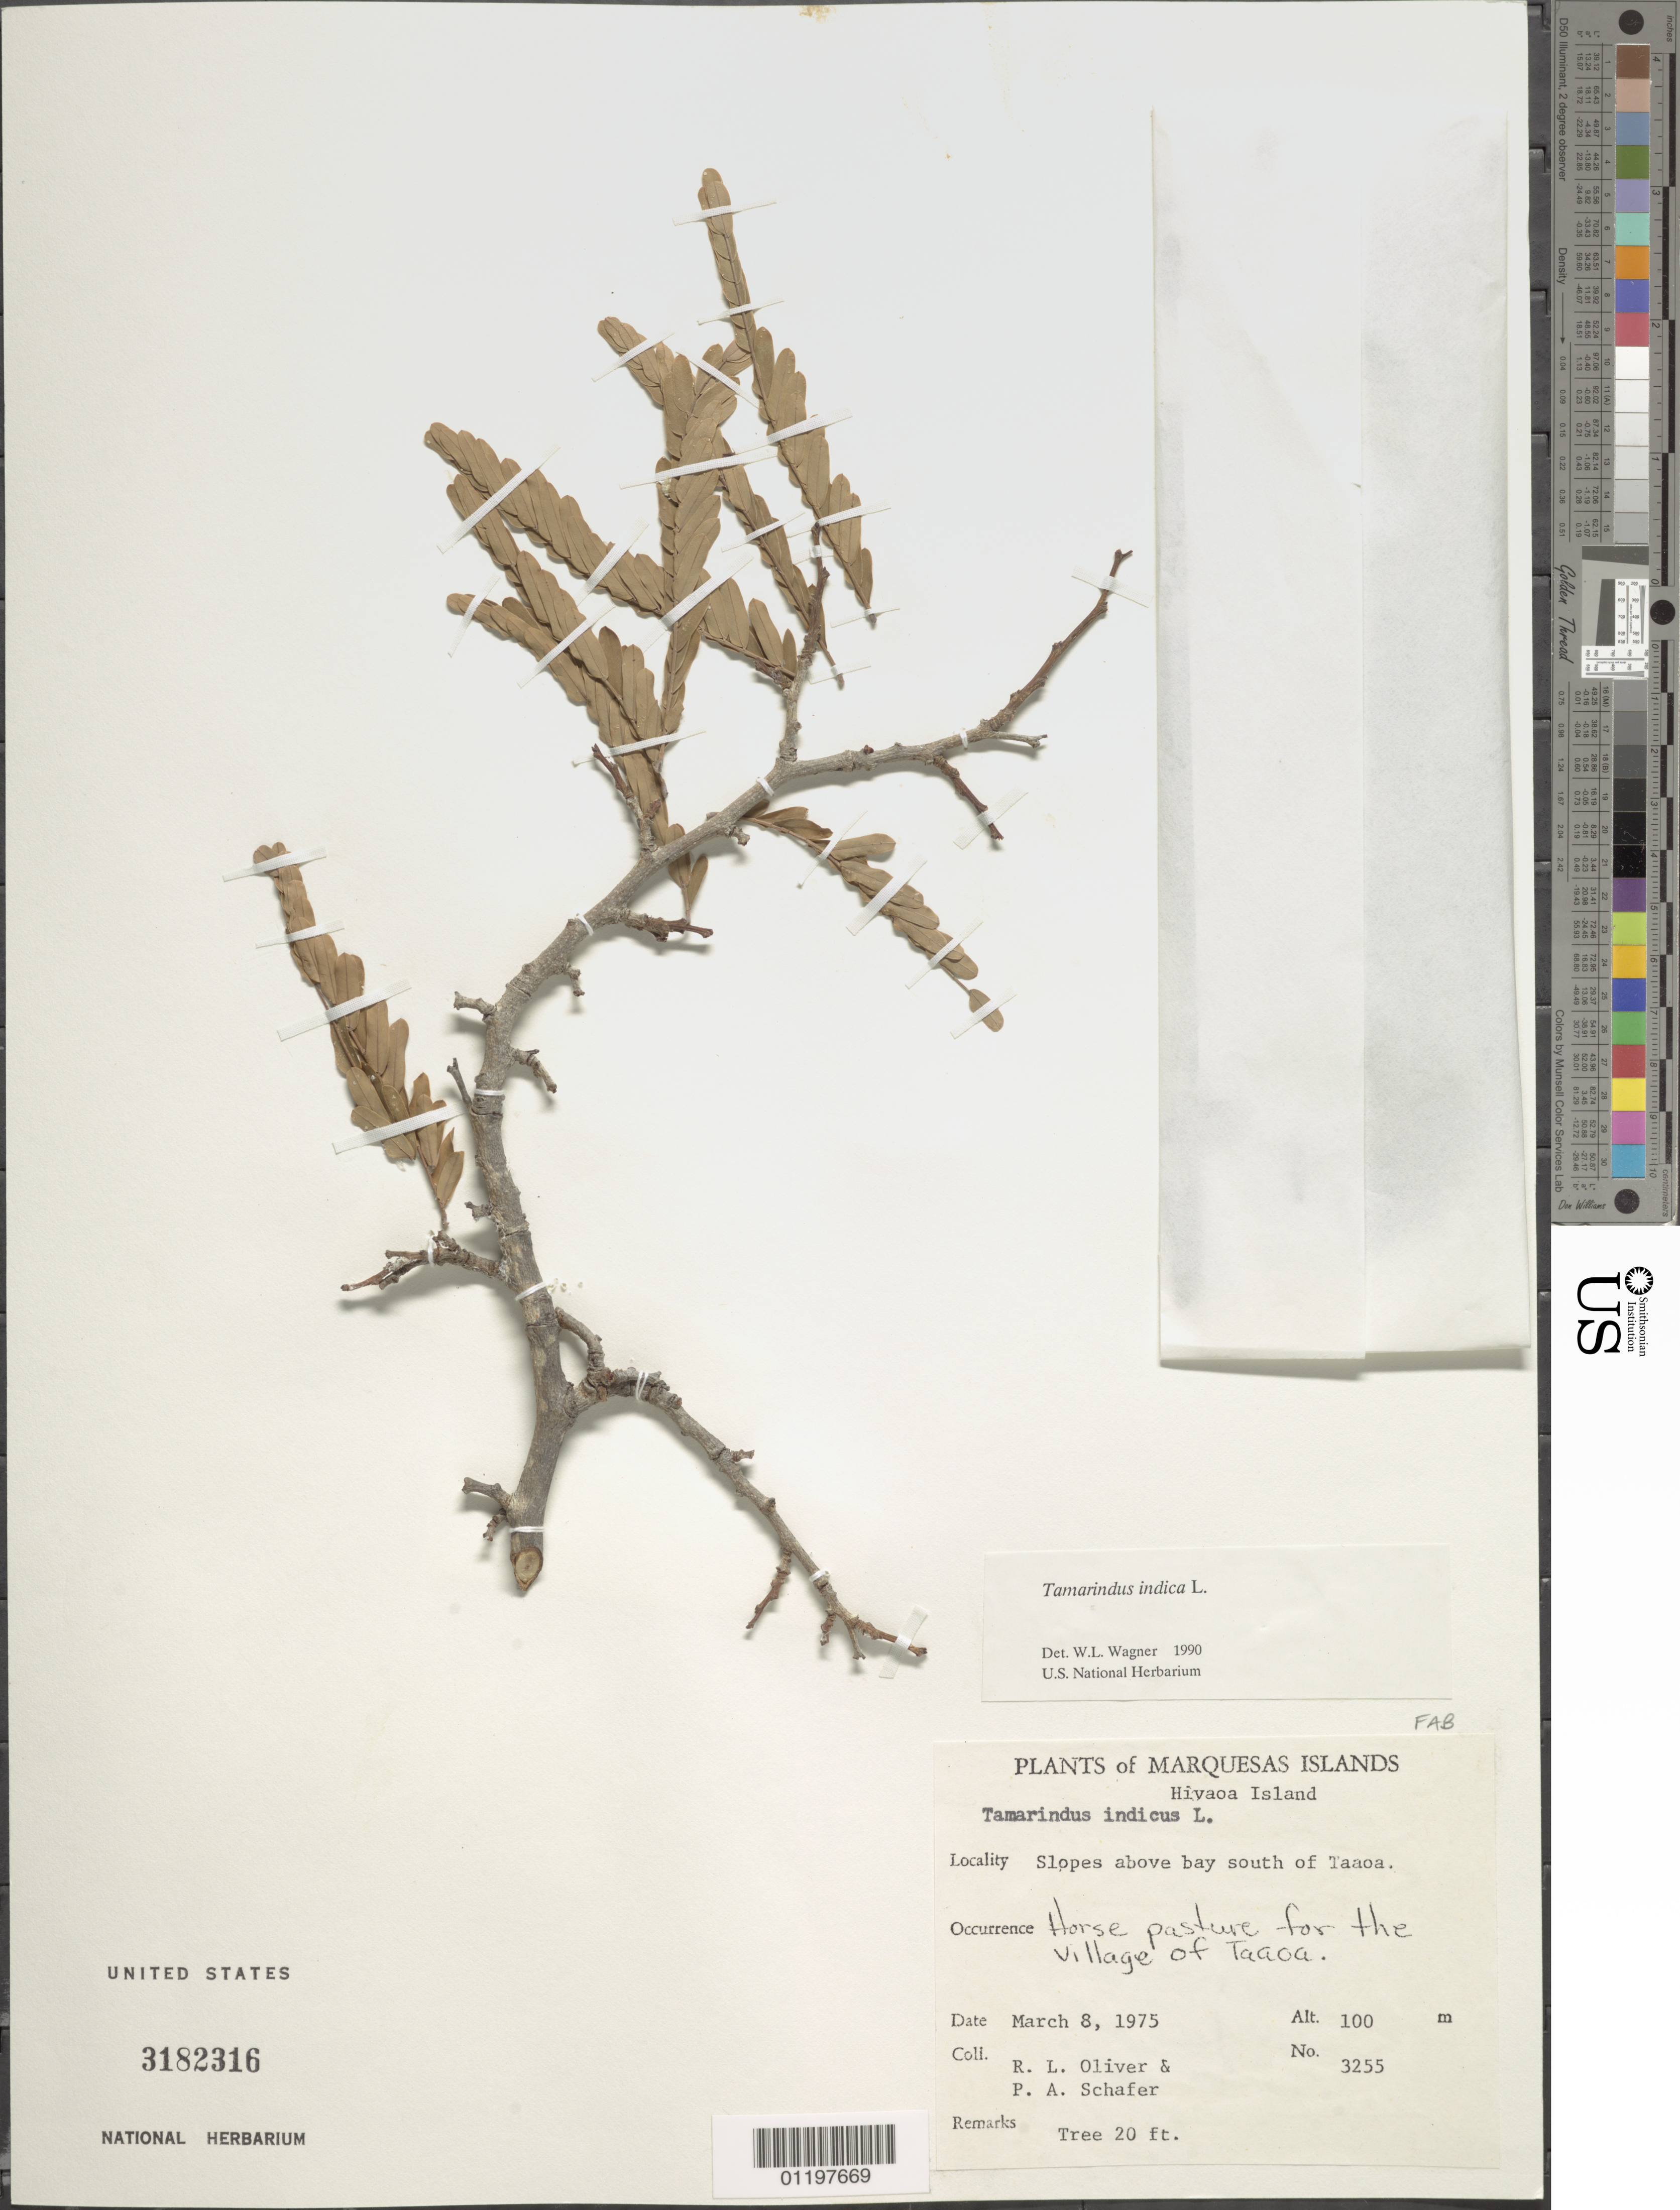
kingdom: Plantae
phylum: Tracheophyta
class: Magnoliopsida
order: Fabales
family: Fabaceae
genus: Tamarindus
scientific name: Tamarindus indica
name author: L.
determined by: Wagner, W. L., (BOT), Smithsonian Institution - National Museum of Natural History (UNITED STATES)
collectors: R. L. Oliver & P. A. Schäfer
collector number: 3255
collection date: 1975-03-08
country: French Polynesia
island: Hiva Oa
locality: slopes above bay S of Taaoa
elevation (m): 100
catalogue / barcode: US 3182316